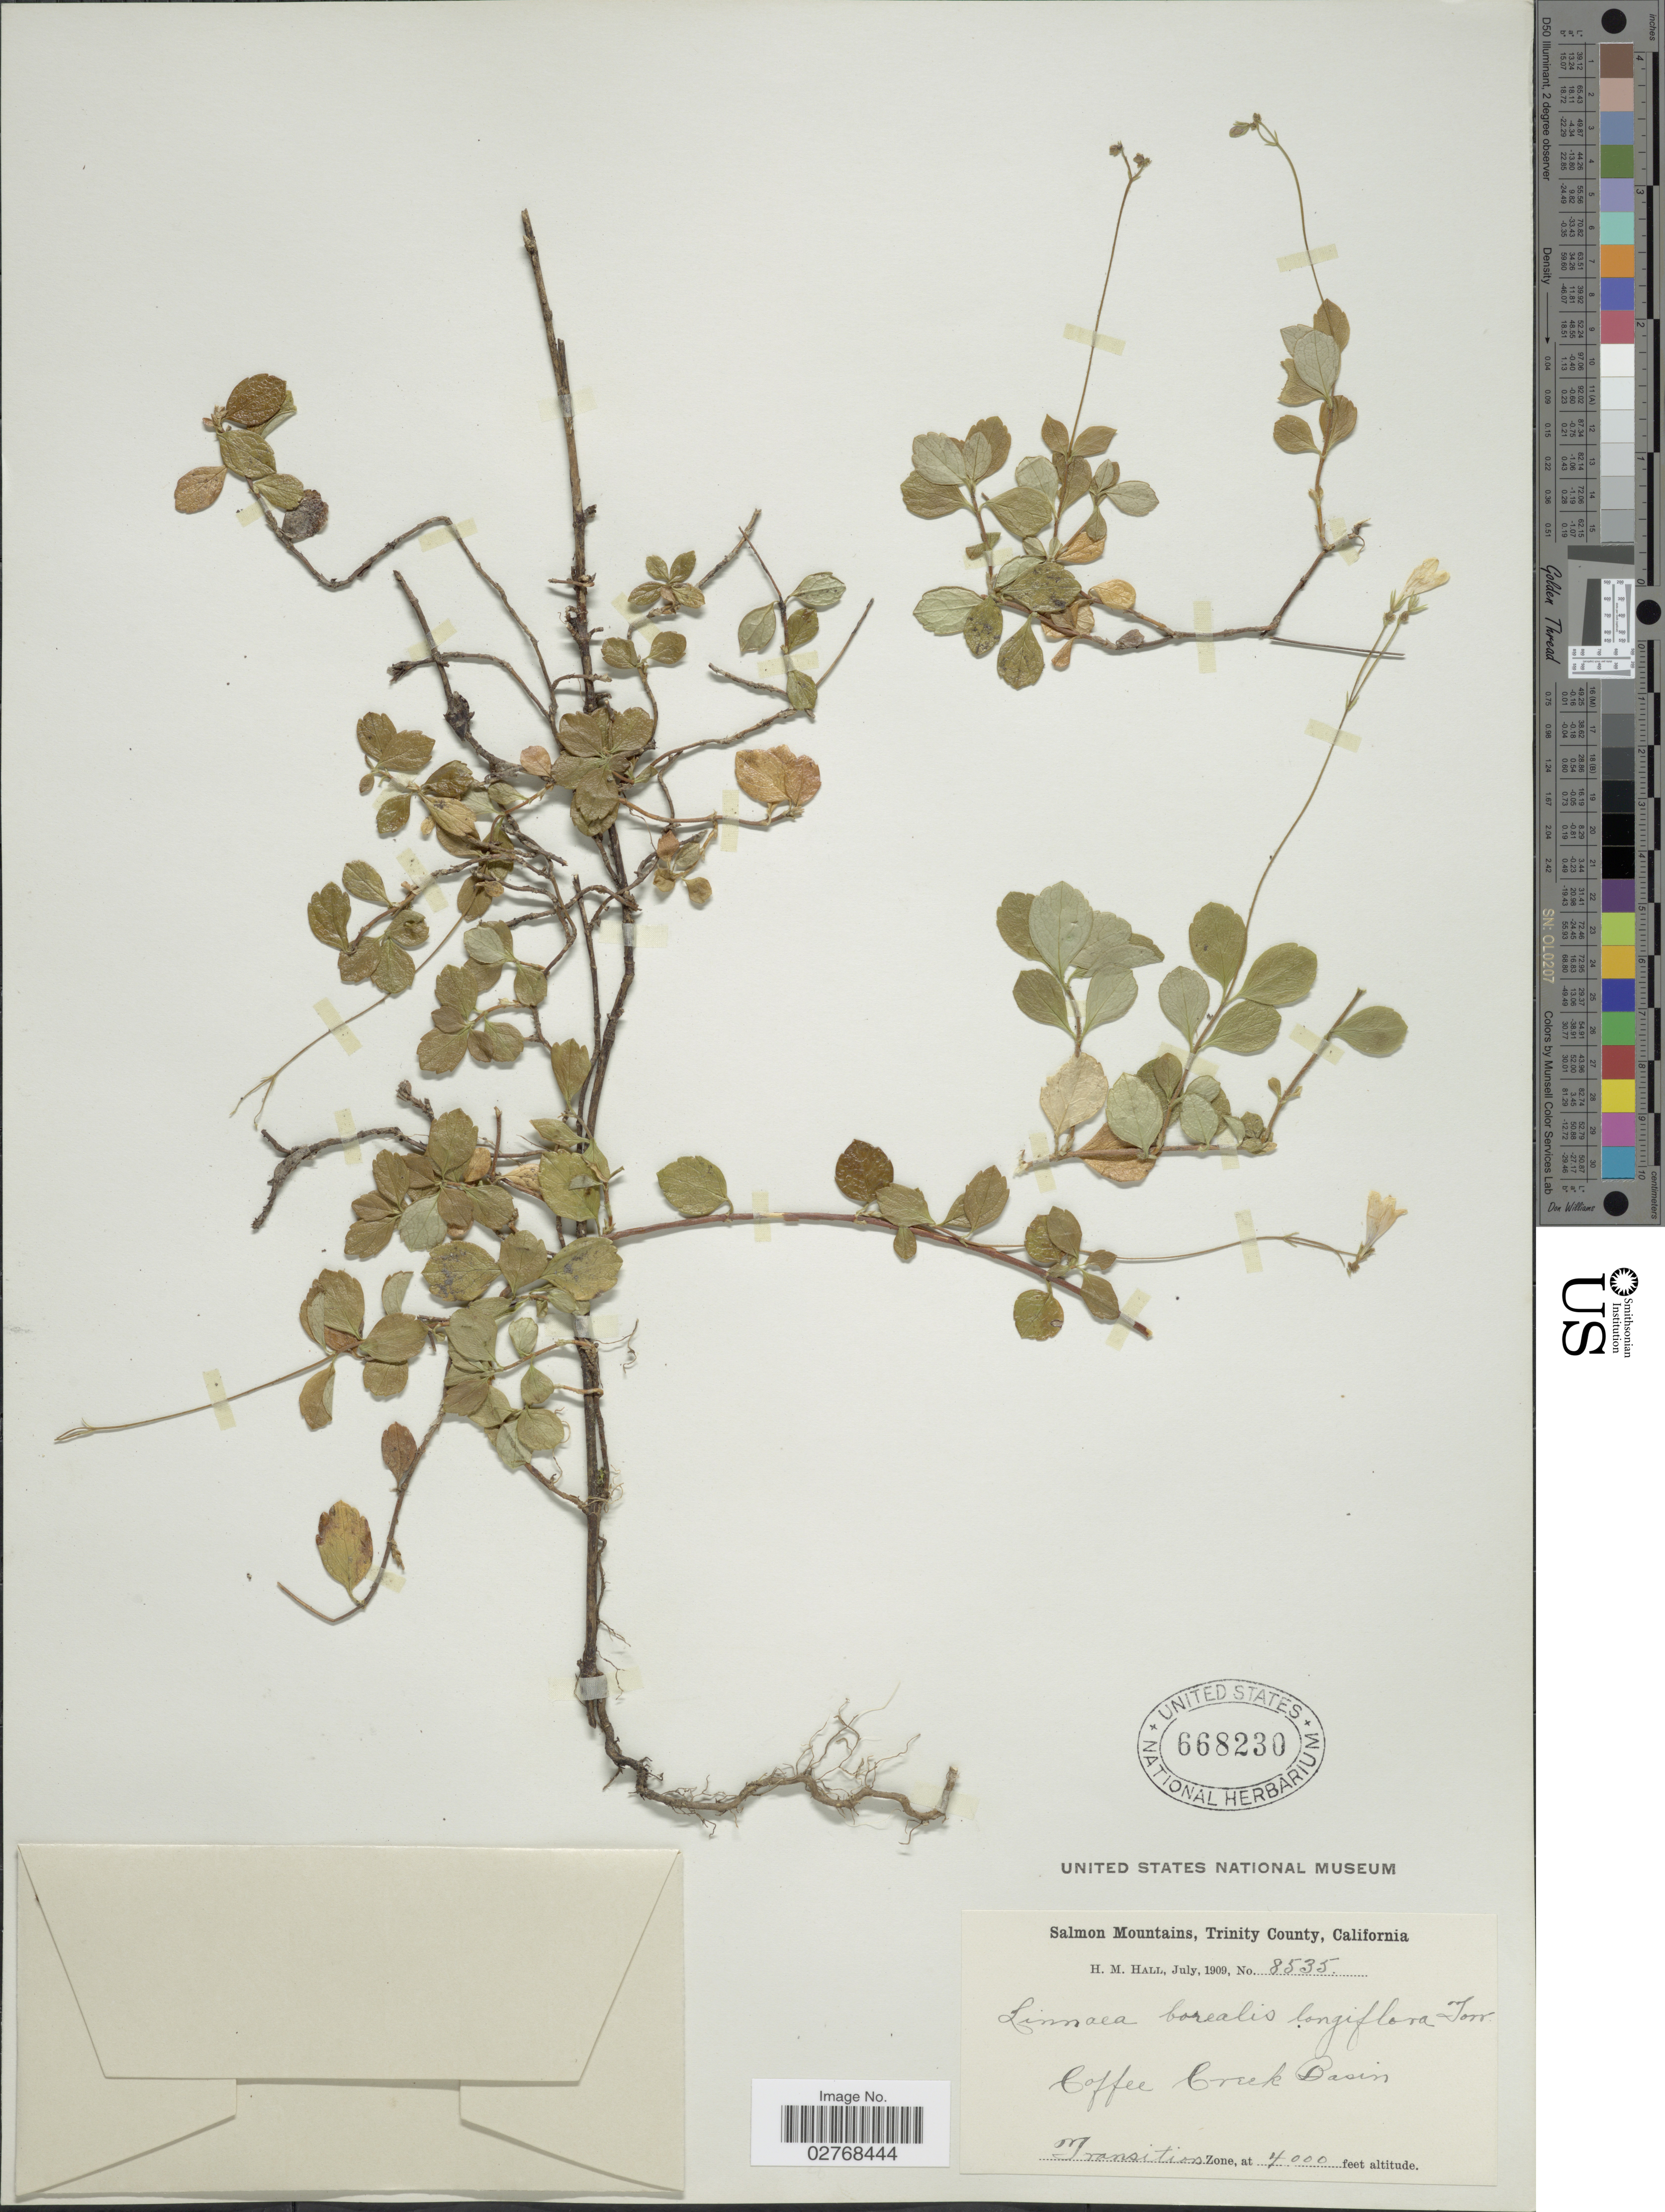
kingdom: Plantae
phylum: Tracheophyta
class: Magnoliopsida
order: Dipsacales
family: Caprifoliaceae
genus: Linnaea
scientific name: Linnaea borealis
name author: L.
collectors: H. M. Hall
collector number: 8535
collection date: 1909-07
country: United States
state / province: California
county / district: Trinity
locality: Salmon Mountains, Trinity County. Coffee Creek Basin. Transition Zone.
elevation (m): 1219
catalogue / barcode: US 668230